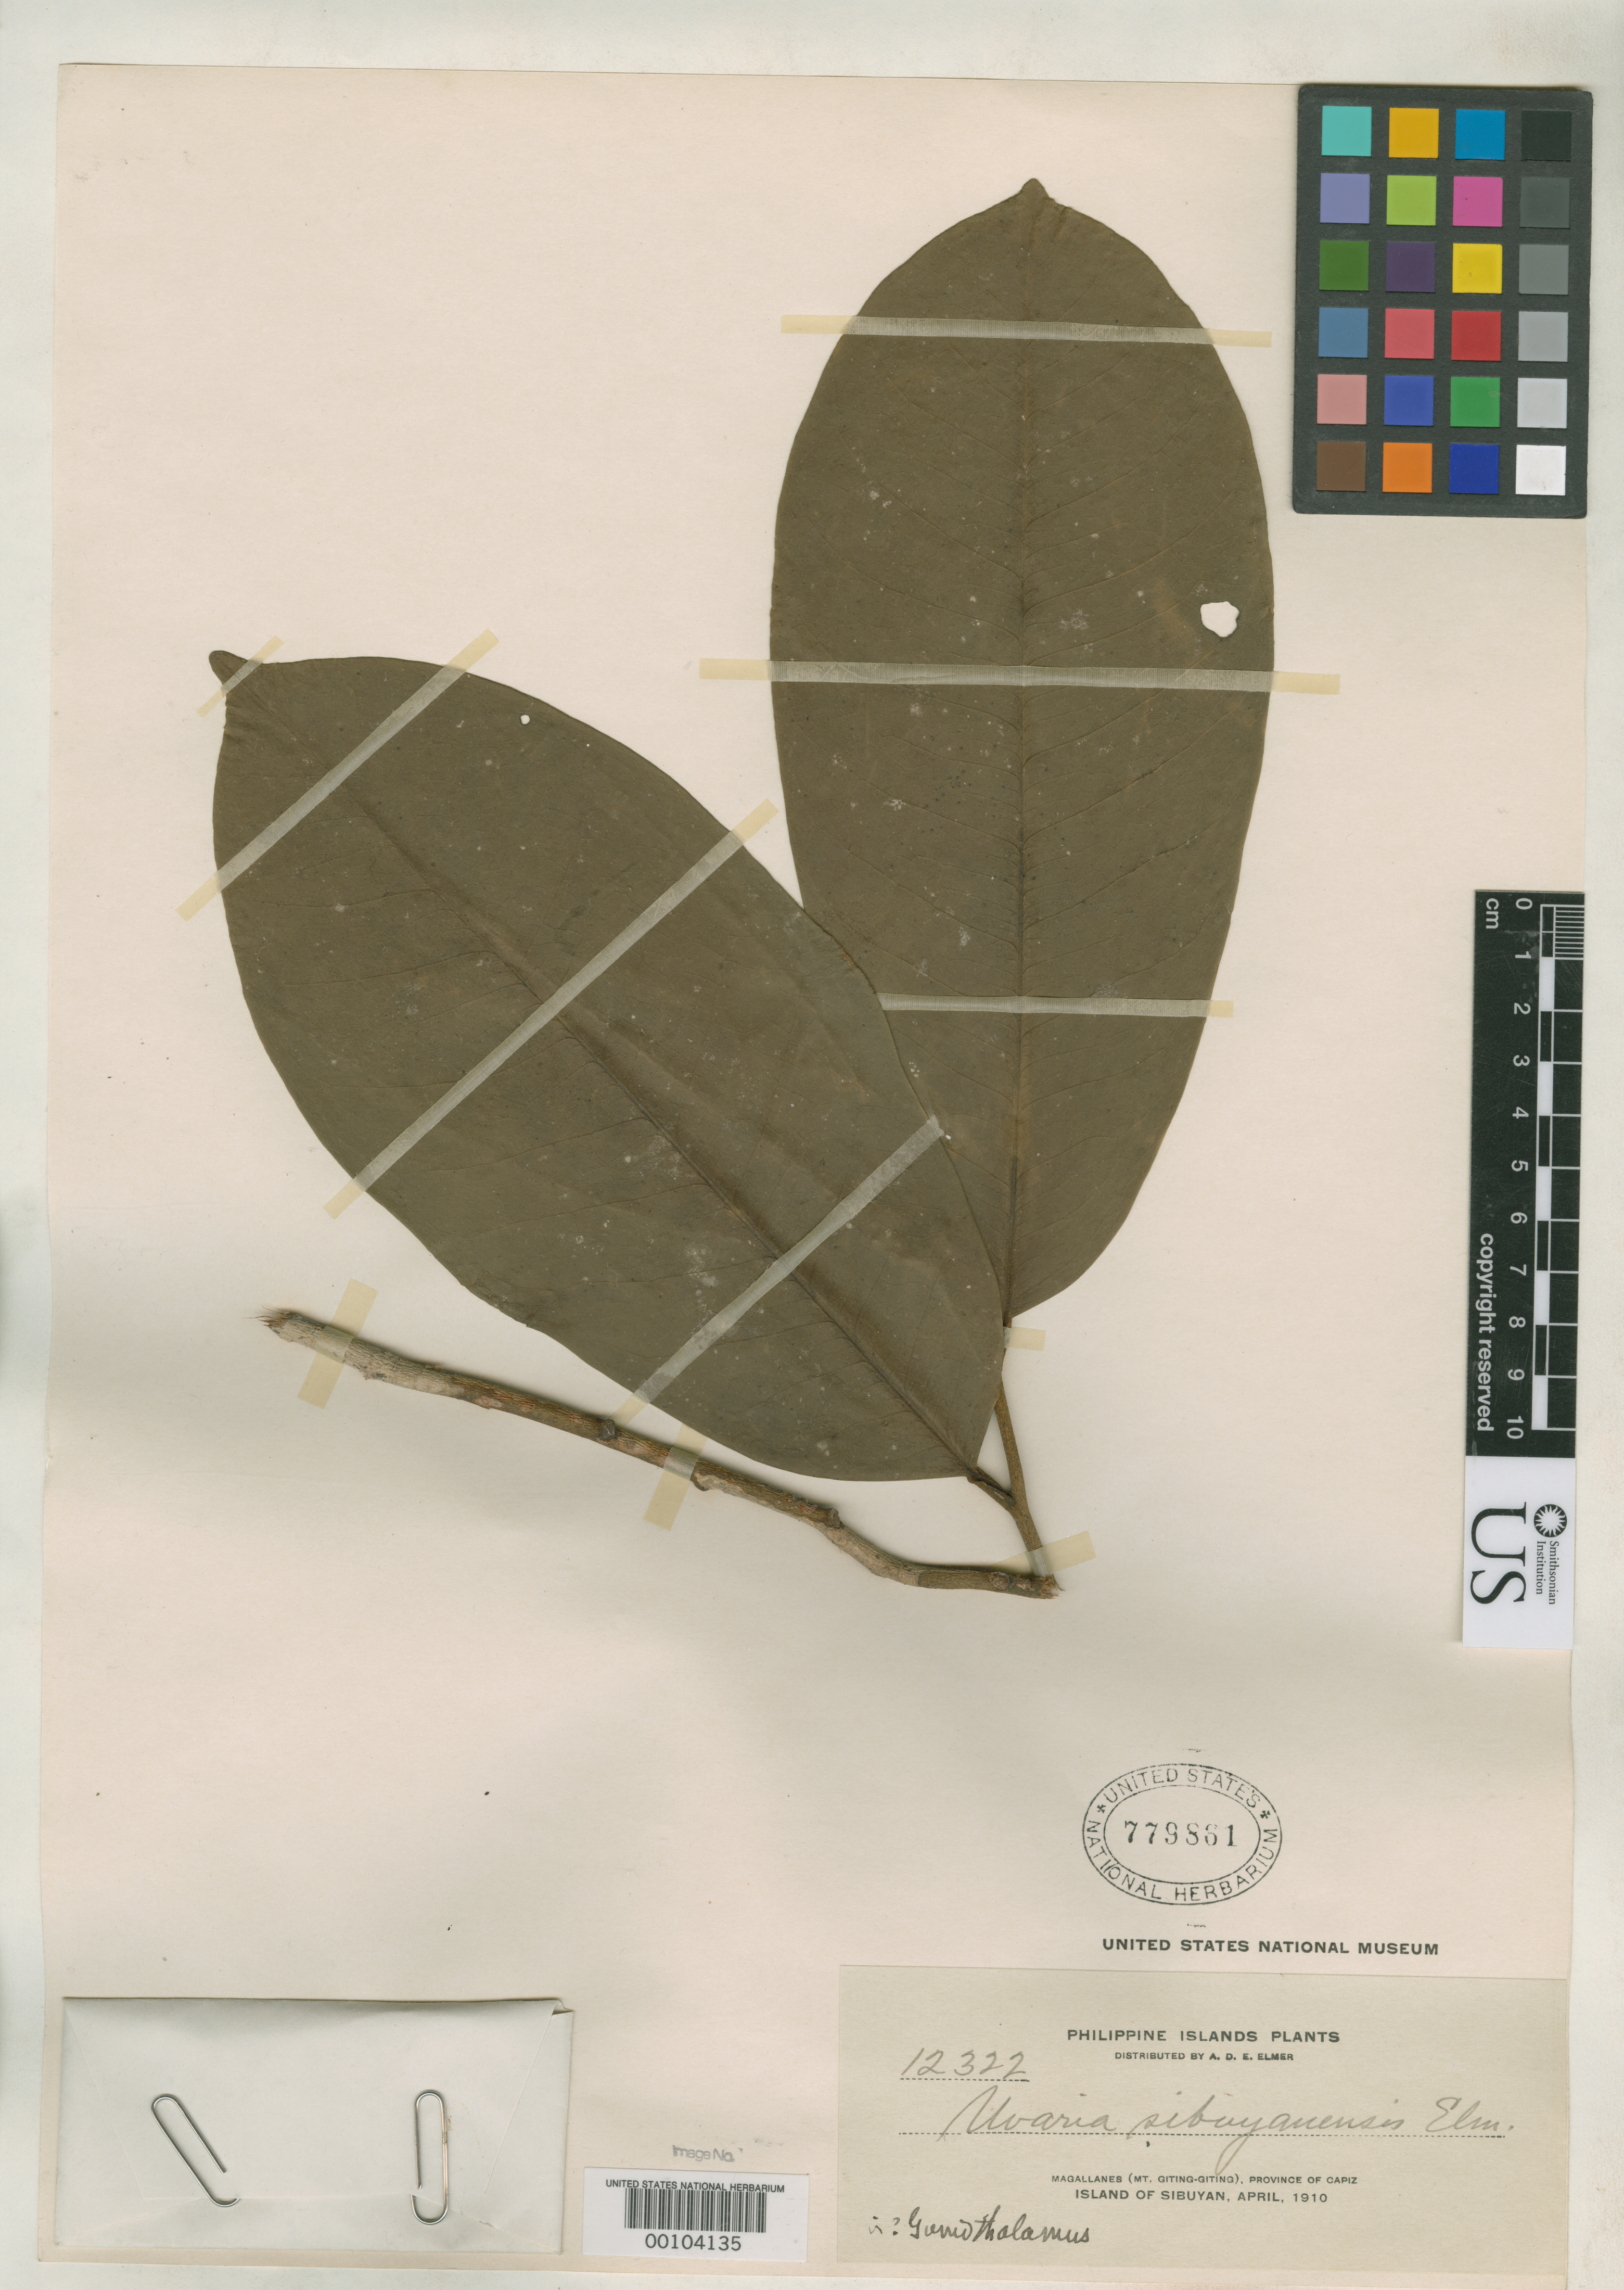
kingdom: Plantae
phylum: Tracheophyta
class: Magnoliopsida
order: Magnoliales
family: Annonaceae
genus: Uvaria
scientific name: Uvaria sibuyanensis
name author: Elmer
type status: Isotype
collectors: A. D. E. Elmer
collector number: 12322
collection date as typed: Apr 1910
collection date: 1910-04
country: Philippines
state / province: Mimaropa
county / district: Romblon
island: Sibuyan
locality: Magallanes (Mt. Giting-Giting), Province of Capiz, Island of Sibuyan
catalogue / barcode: US 779861